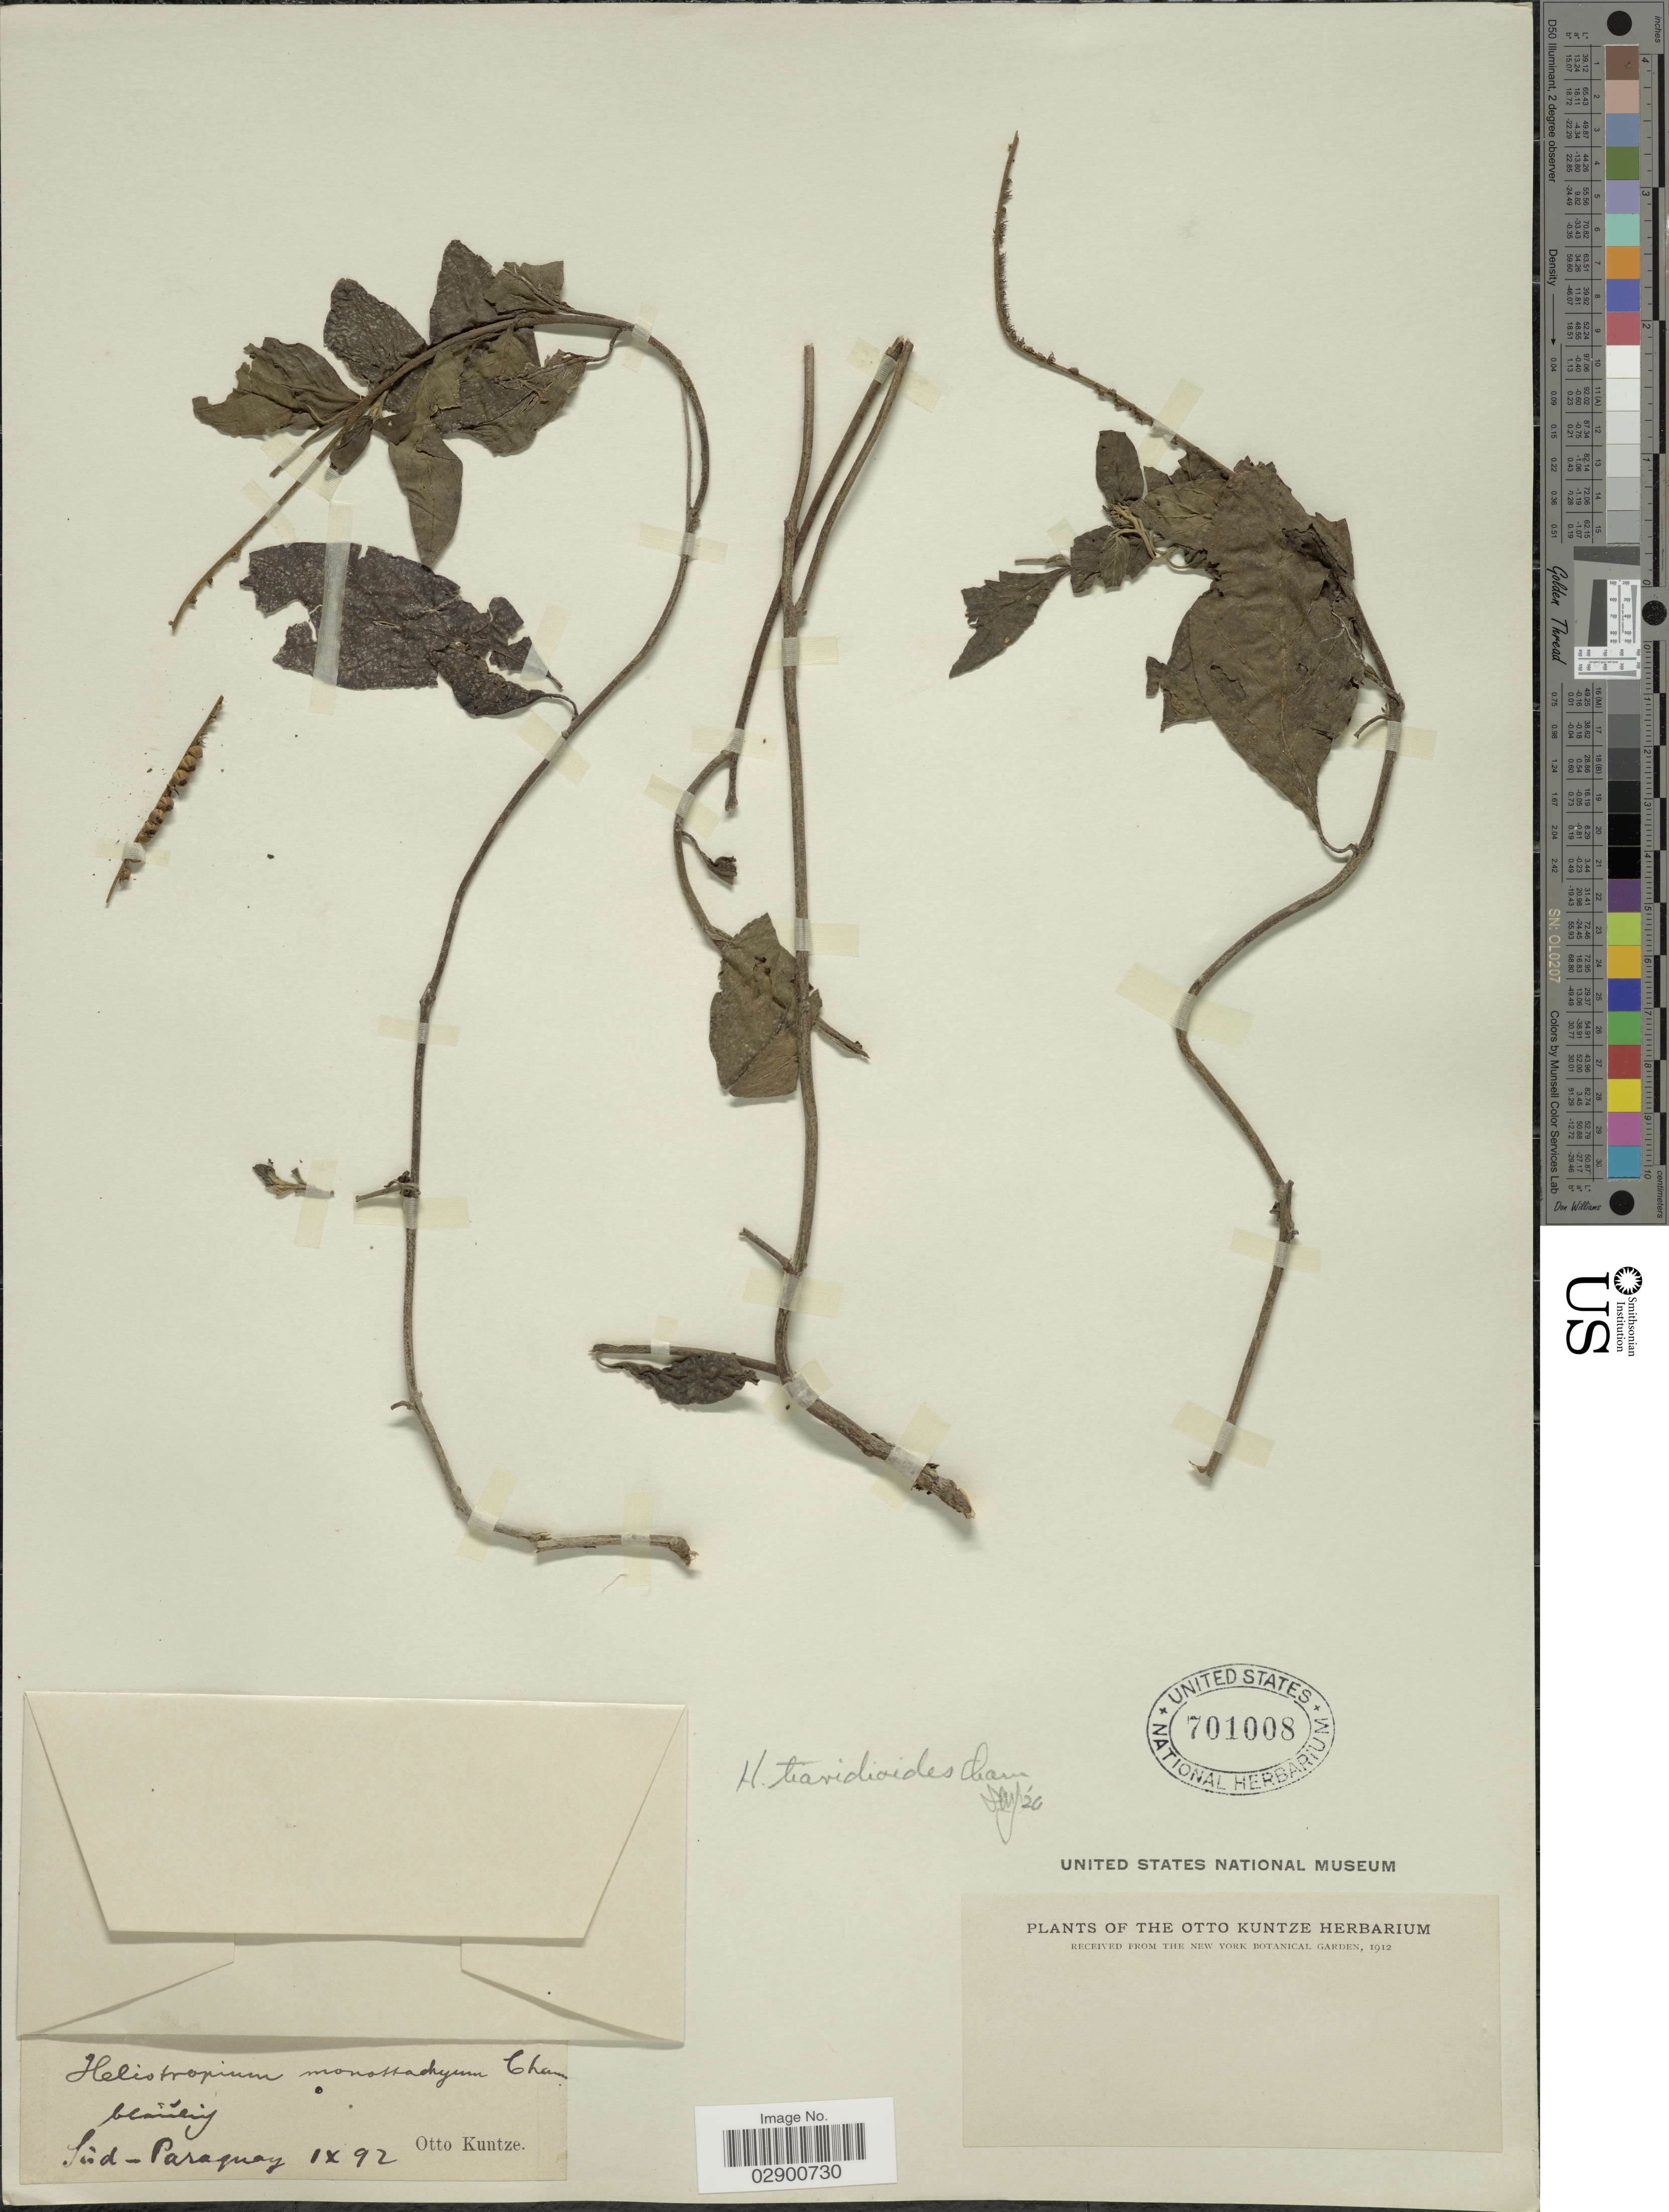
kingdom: Plantae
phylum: Tracheophyta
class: Magnoliopsida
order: Boraginales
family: Heliotropiaceae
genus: Heliotropium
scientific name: Heliotropium transalpinum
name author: Vell.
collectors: C.E.O. Kuntze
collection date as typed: Transcribed d/m/y: /9/92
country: Paraguay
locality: Sùd-Paraguay.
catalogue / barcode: US 701008